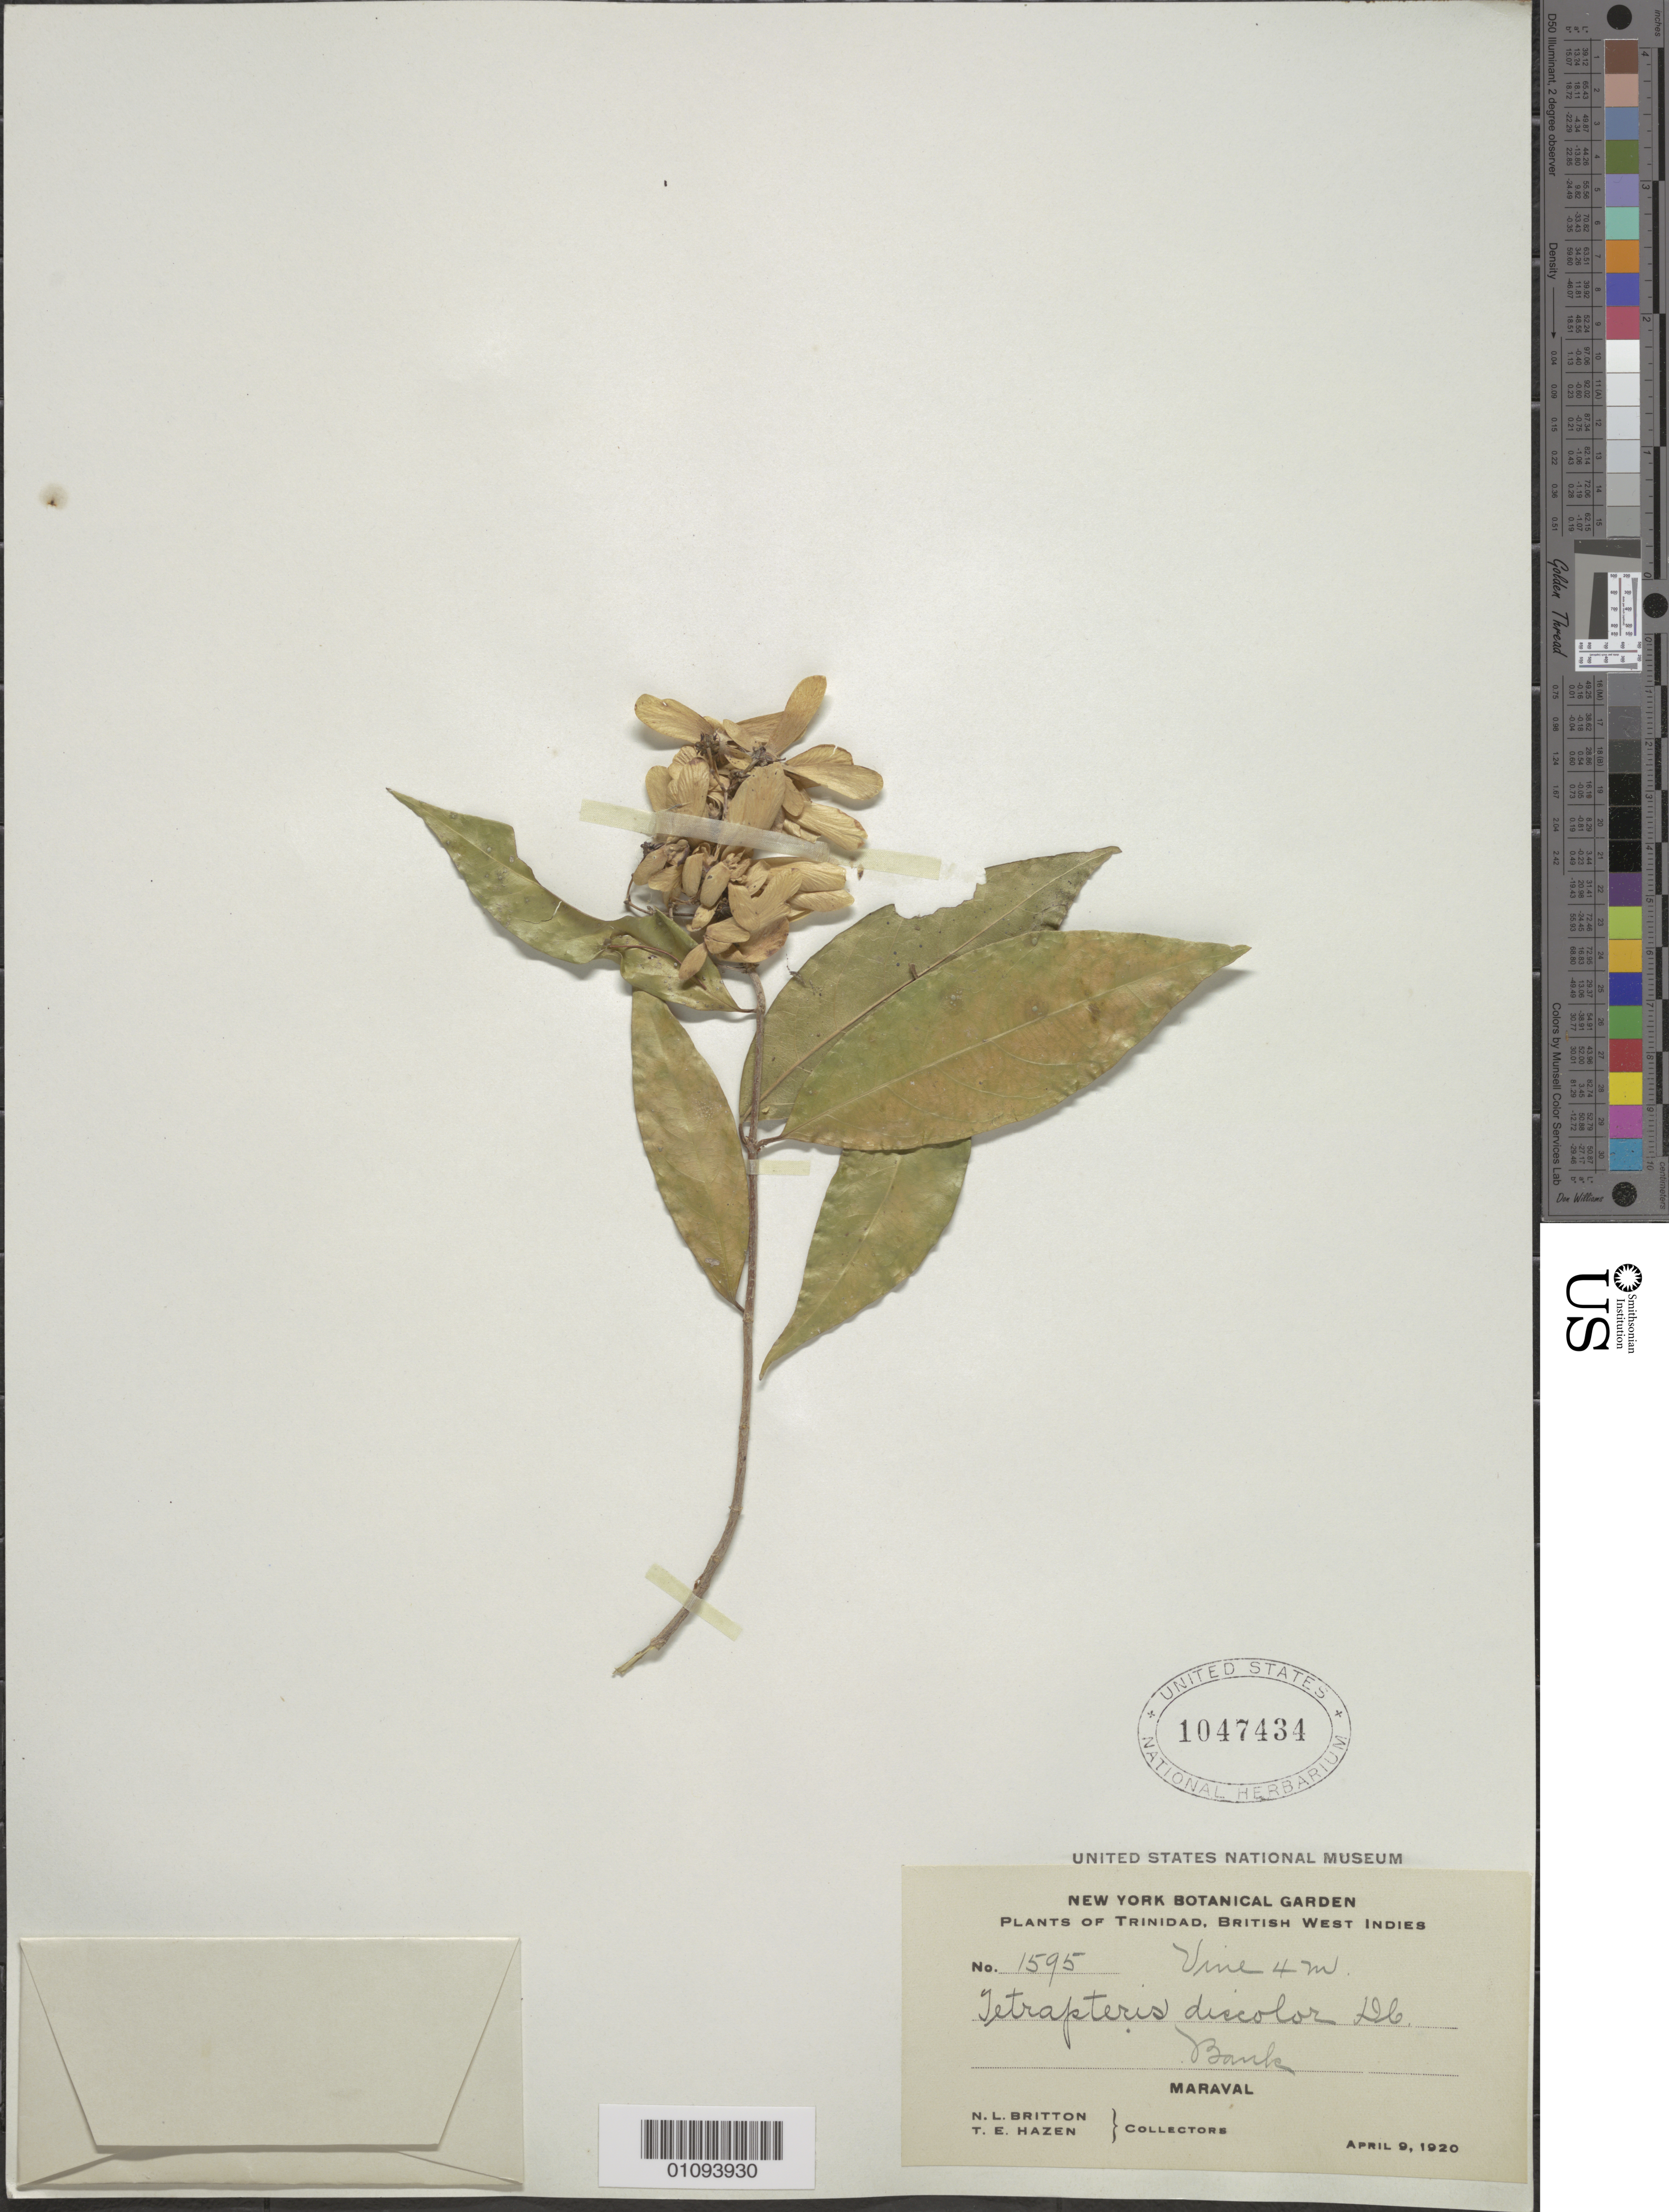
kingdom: Plantae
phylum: Tracheophyta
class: Magnoliopsida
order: Malpighiales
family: Malpighiaceae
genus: Tetrapterys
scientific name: Tetrapterys discolor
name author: (G. Mey.) DC.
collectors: N. Britton & T. E. Hazen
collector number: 1595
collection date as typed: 09 Apr 1920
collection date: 1920-04-09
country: Trinidad and Tobago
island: Trinidad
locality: Maraval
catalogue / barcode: US 1047434